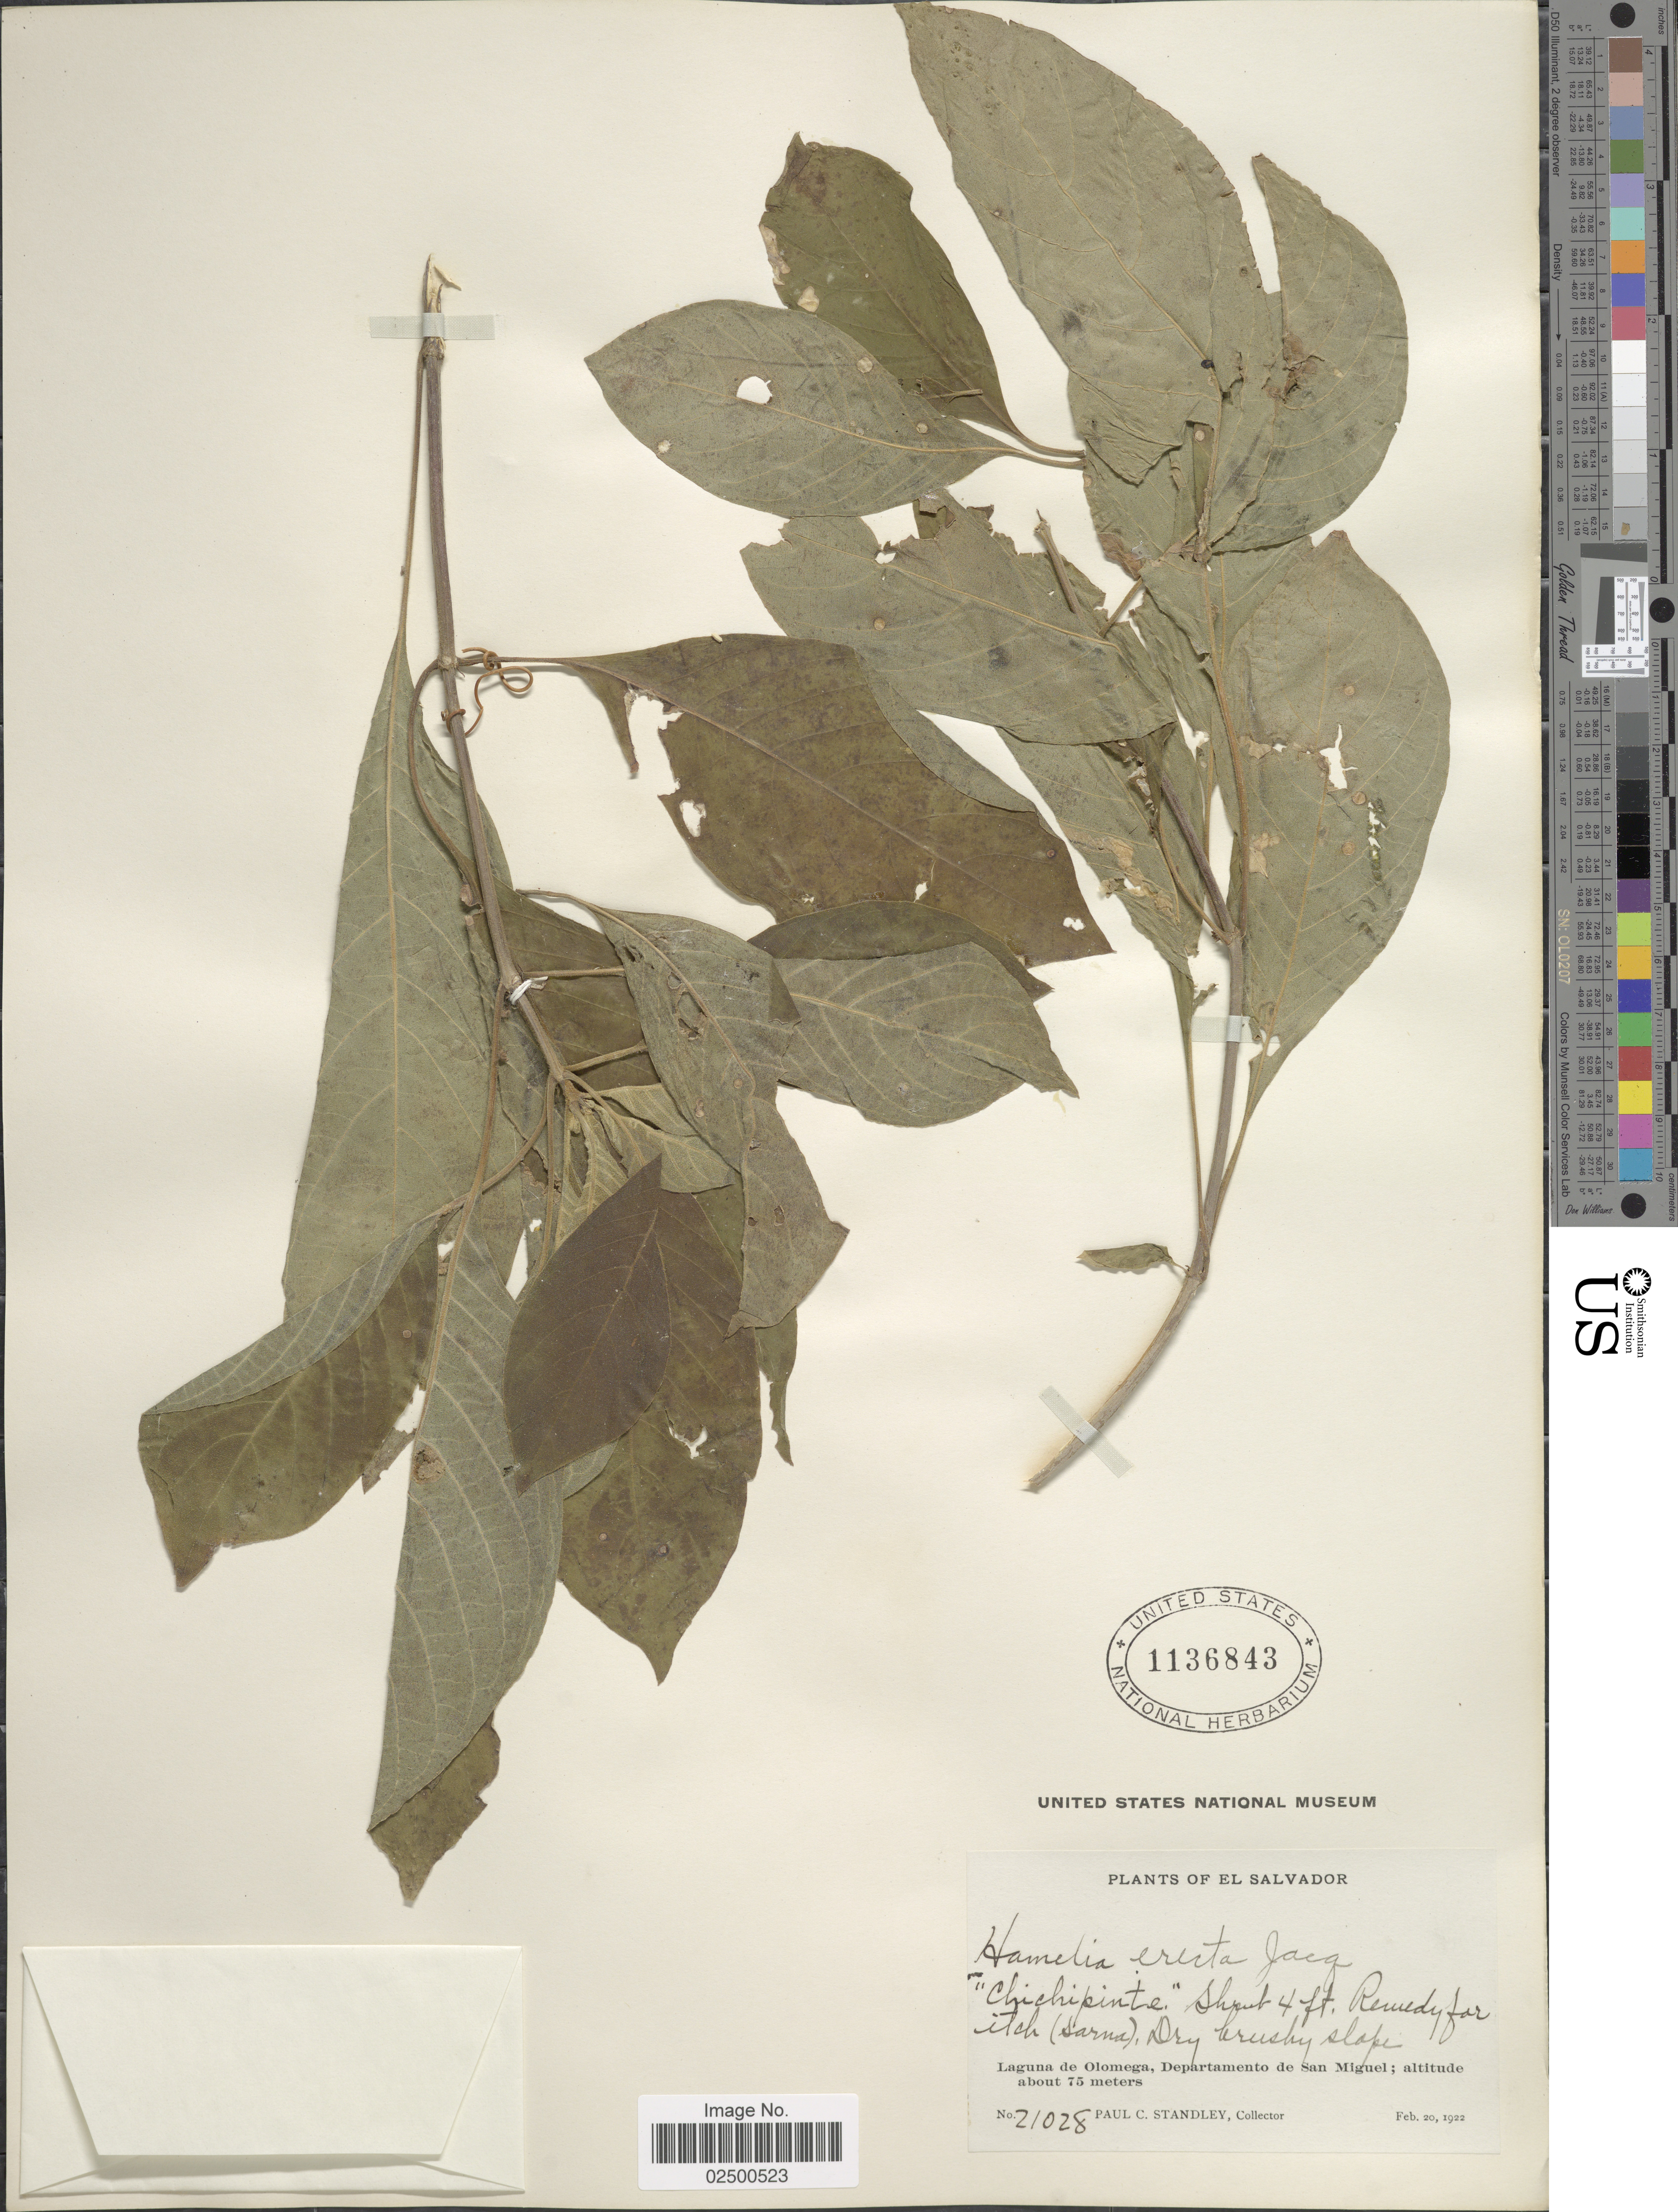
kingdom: Plantae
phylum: Tracheophyta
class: Magnoliopsida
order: Gentianales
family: Rubiaceae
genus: Hamelia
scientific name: Hamelia erecta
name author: Jacq.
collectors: P. C. Standley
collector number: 21028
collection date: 1922-02-20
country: El Salvador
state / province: San Miguel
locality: Laguna de Olomega, Departamento de San Miguel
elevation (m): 75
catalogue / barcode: US 1136843